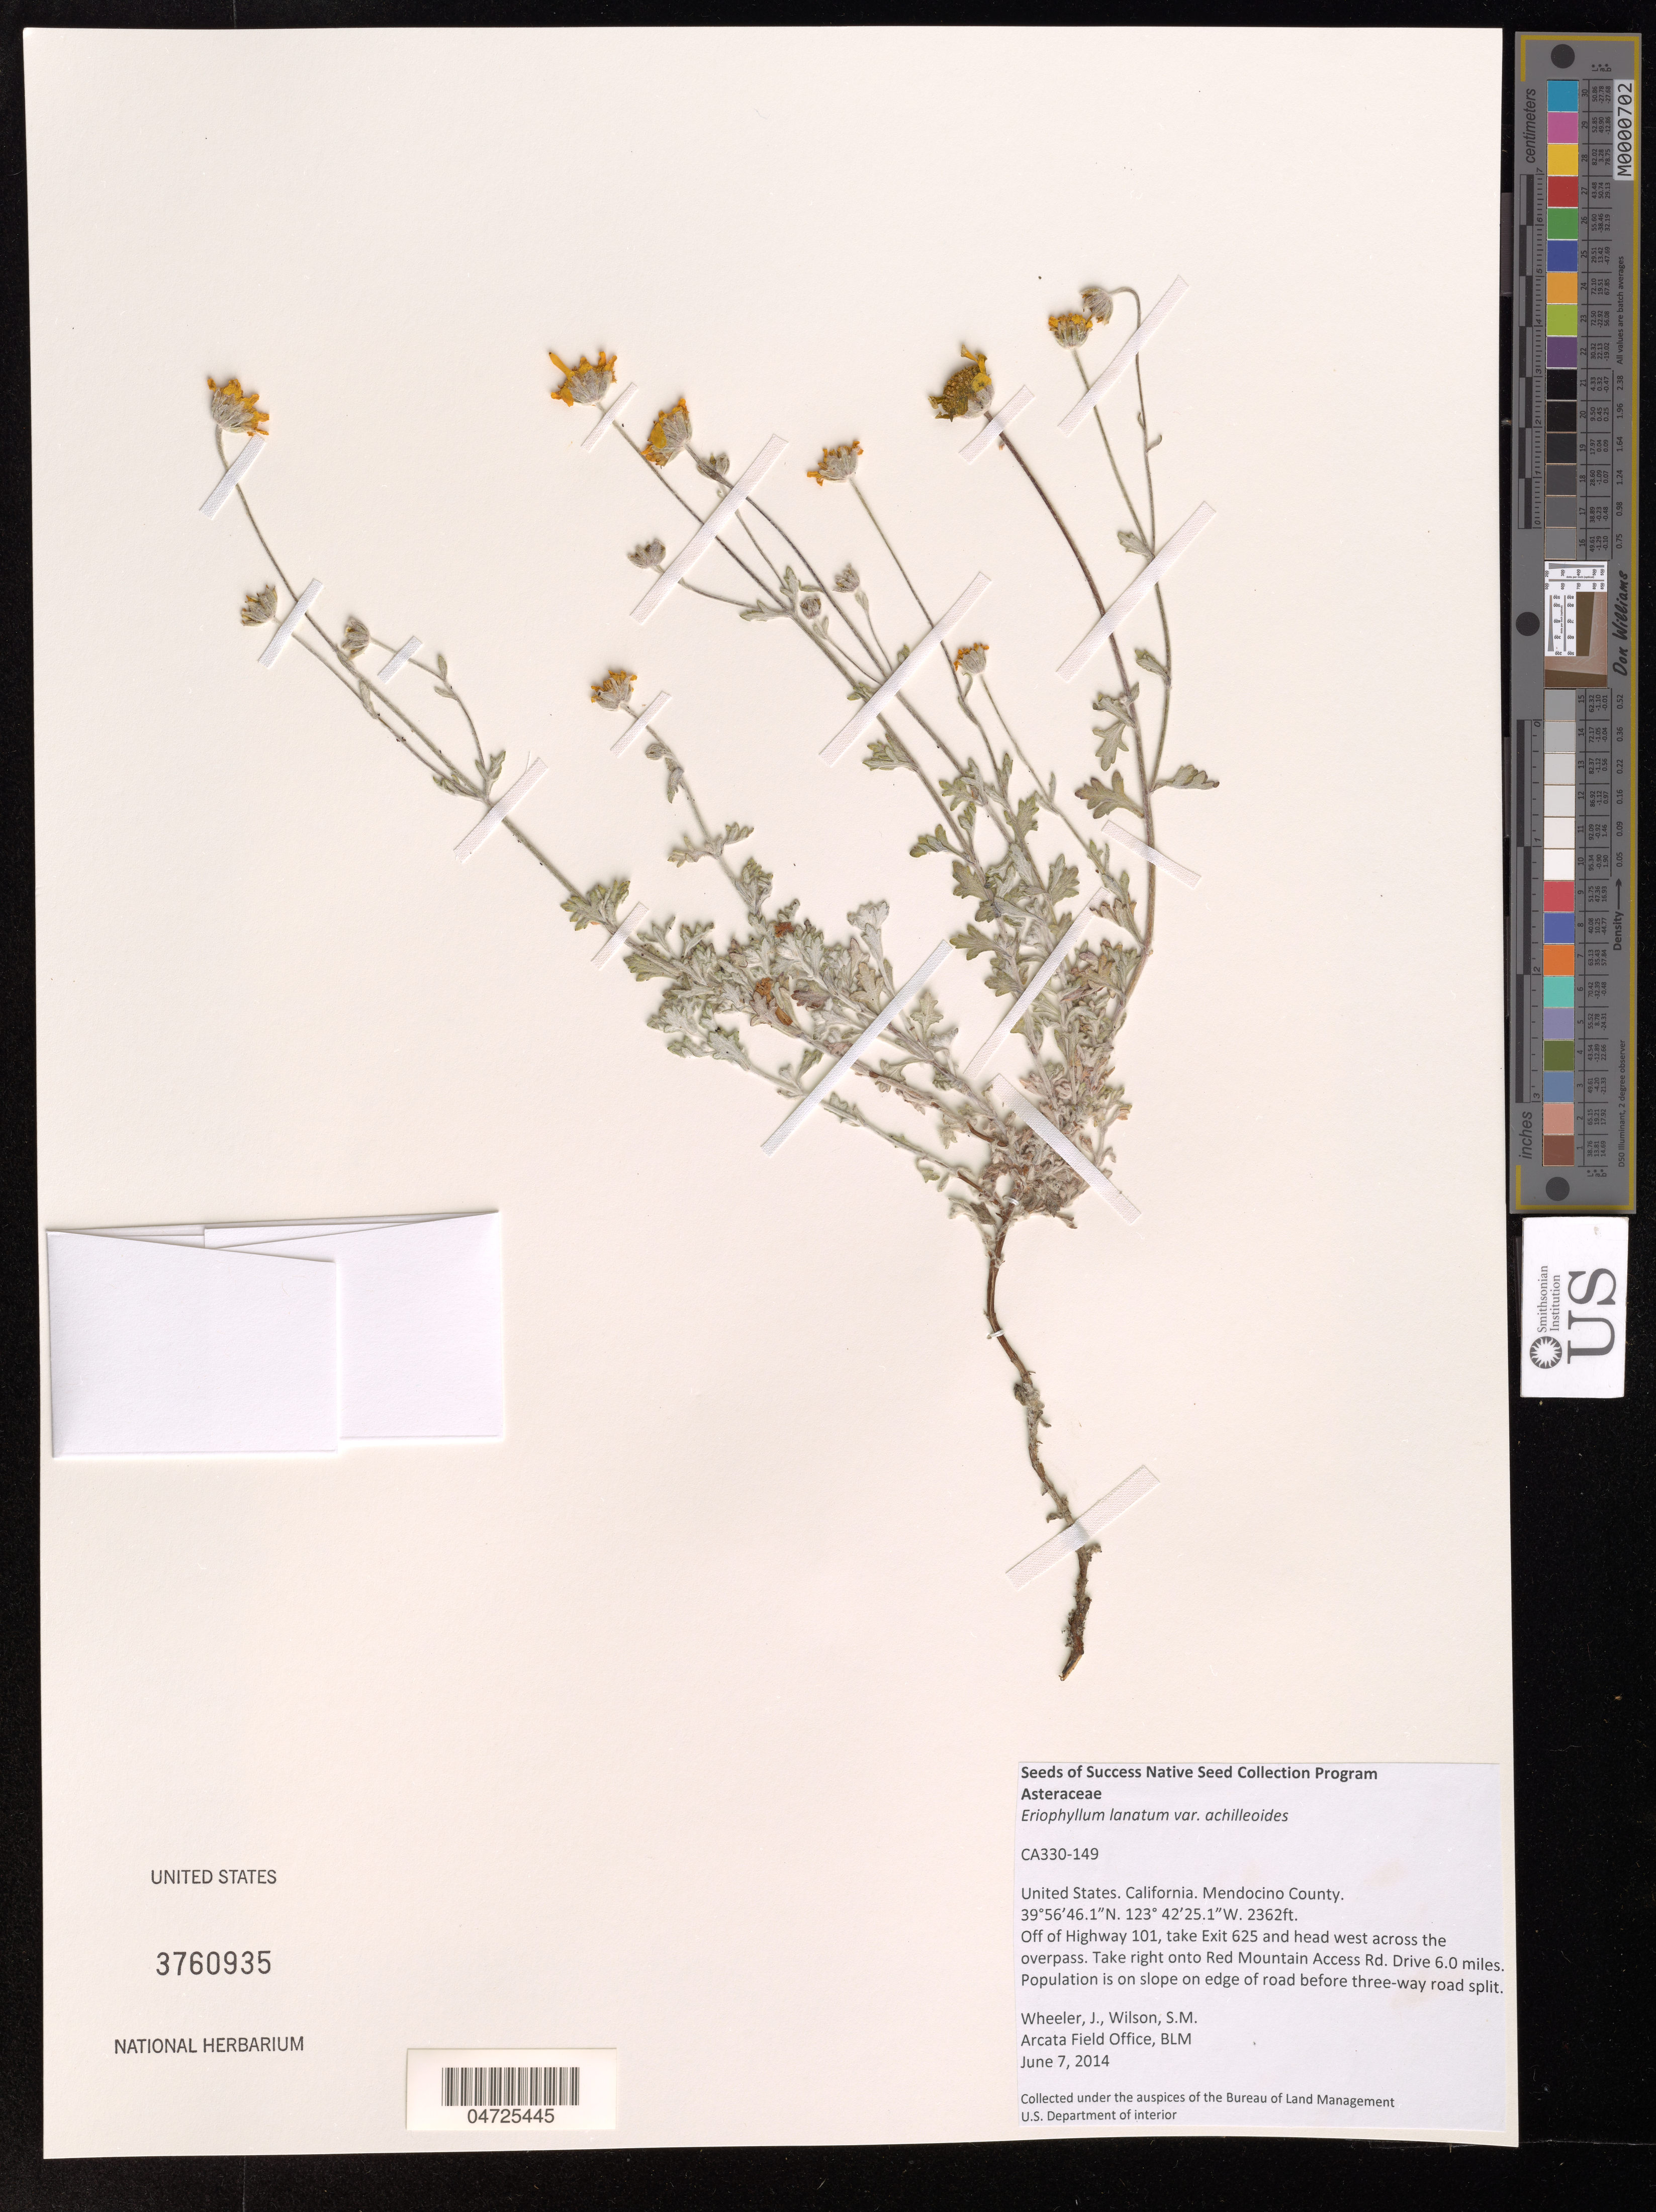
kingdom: Plantae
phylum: Tracheophyta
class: Magnoliopsida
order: Asterales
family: Asteraceae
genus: Eriophyllum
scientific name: Eriophyllum lanatum var. achillioides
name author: (DC.) Jeps.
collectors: J. Wheeler & S. Wilson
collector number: CA330-149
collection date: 2014-06-07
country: United States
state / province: California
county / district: Mendocino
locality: Mendocino County. Off of Highway 101, take Exit 625 and head west across the overpass. Take right onto Red Mountain Access Rd. Drive 6.0 miles.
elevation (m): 720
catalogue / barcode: US 3760935